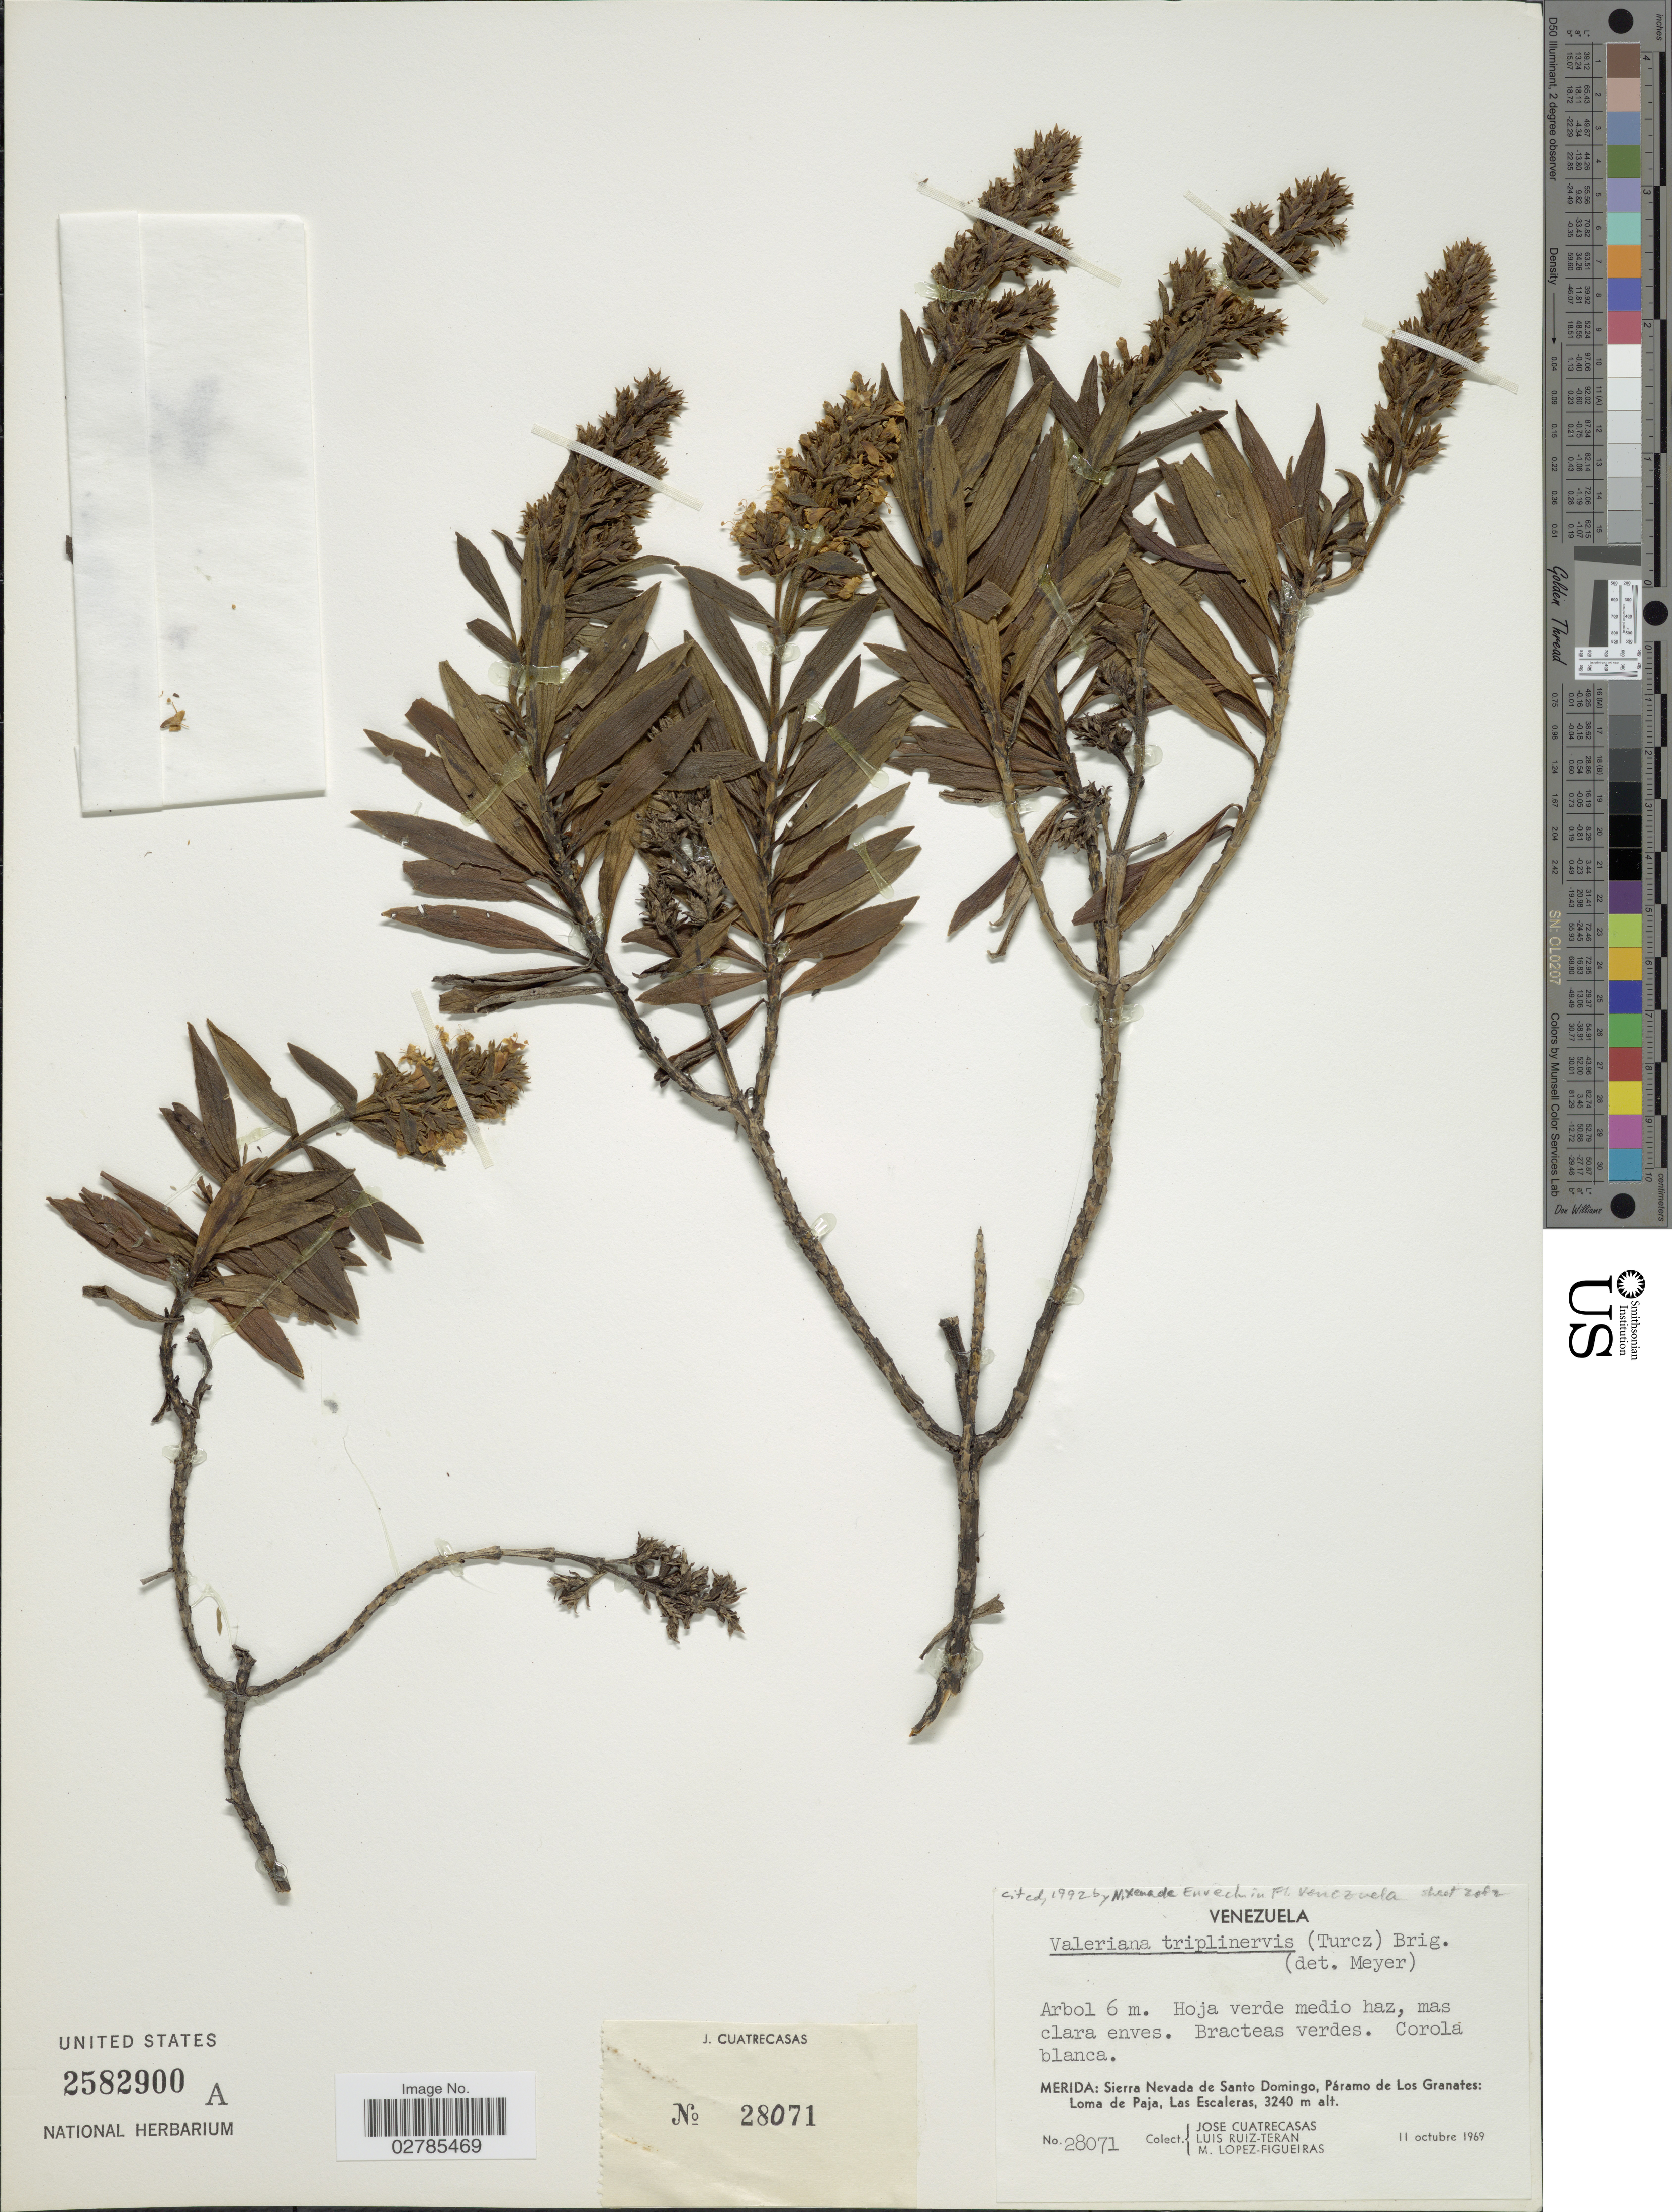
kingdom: Plantae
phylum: Tracheophyta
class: Magnoliopsida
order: Dipsacales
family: Caprifoliaceae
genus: Valeriana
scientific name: Valeriana triplinervis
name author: (Turcz.) Briq.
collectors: J. Cuatrecasas, L. E. Ruíz-Terán & M. López Figueiras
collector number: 28071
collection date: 1969-10-11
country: Venezuela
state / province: Mérida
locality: Sierra Nevada de Santo Domingo, Páramo de Los Granates: Loma de Paja, Las Escaleras.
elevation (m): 3240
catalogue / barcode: US 2582900A